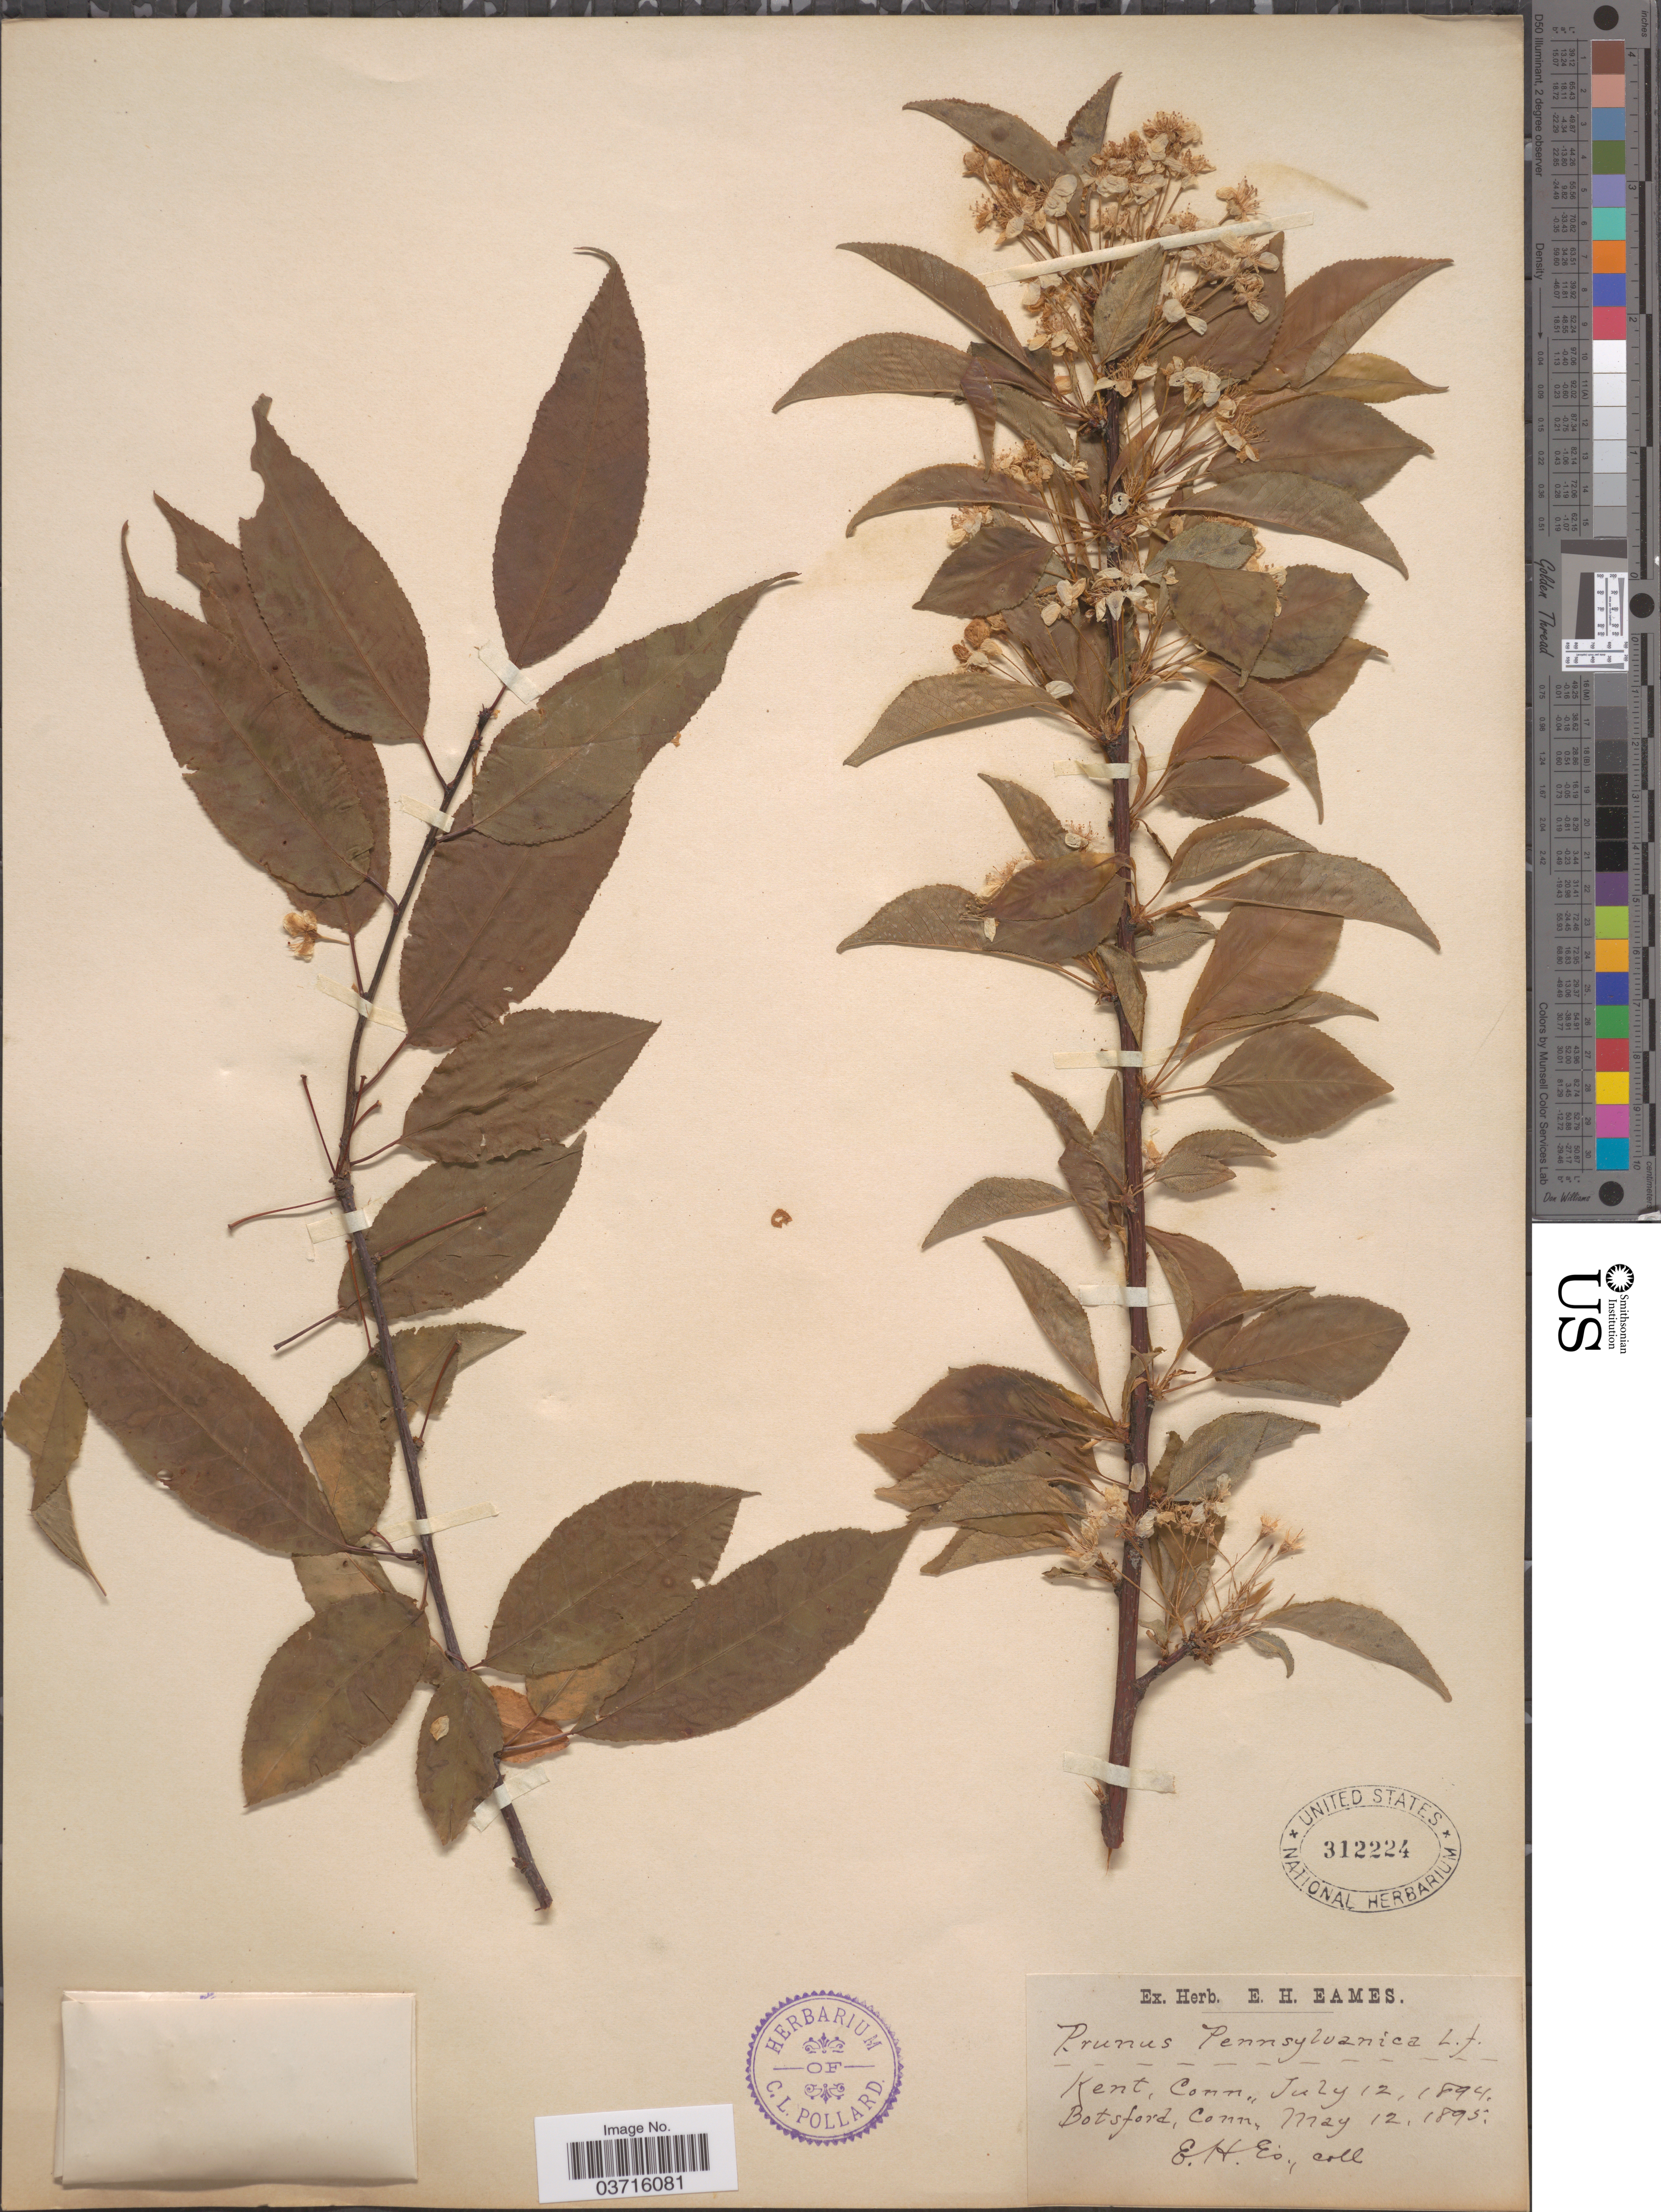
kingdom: Plantae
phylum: Tracheophyta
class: Magnoliopsida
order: Rosales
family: Rosaceae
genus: Prunus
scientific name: Prunus pensylvanica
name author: L. f.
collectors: E. H. Eames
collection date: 1894-07-12/1895-05-12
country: United States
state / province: Connecticut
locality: Kent, Botsford.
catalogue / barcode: US 312224